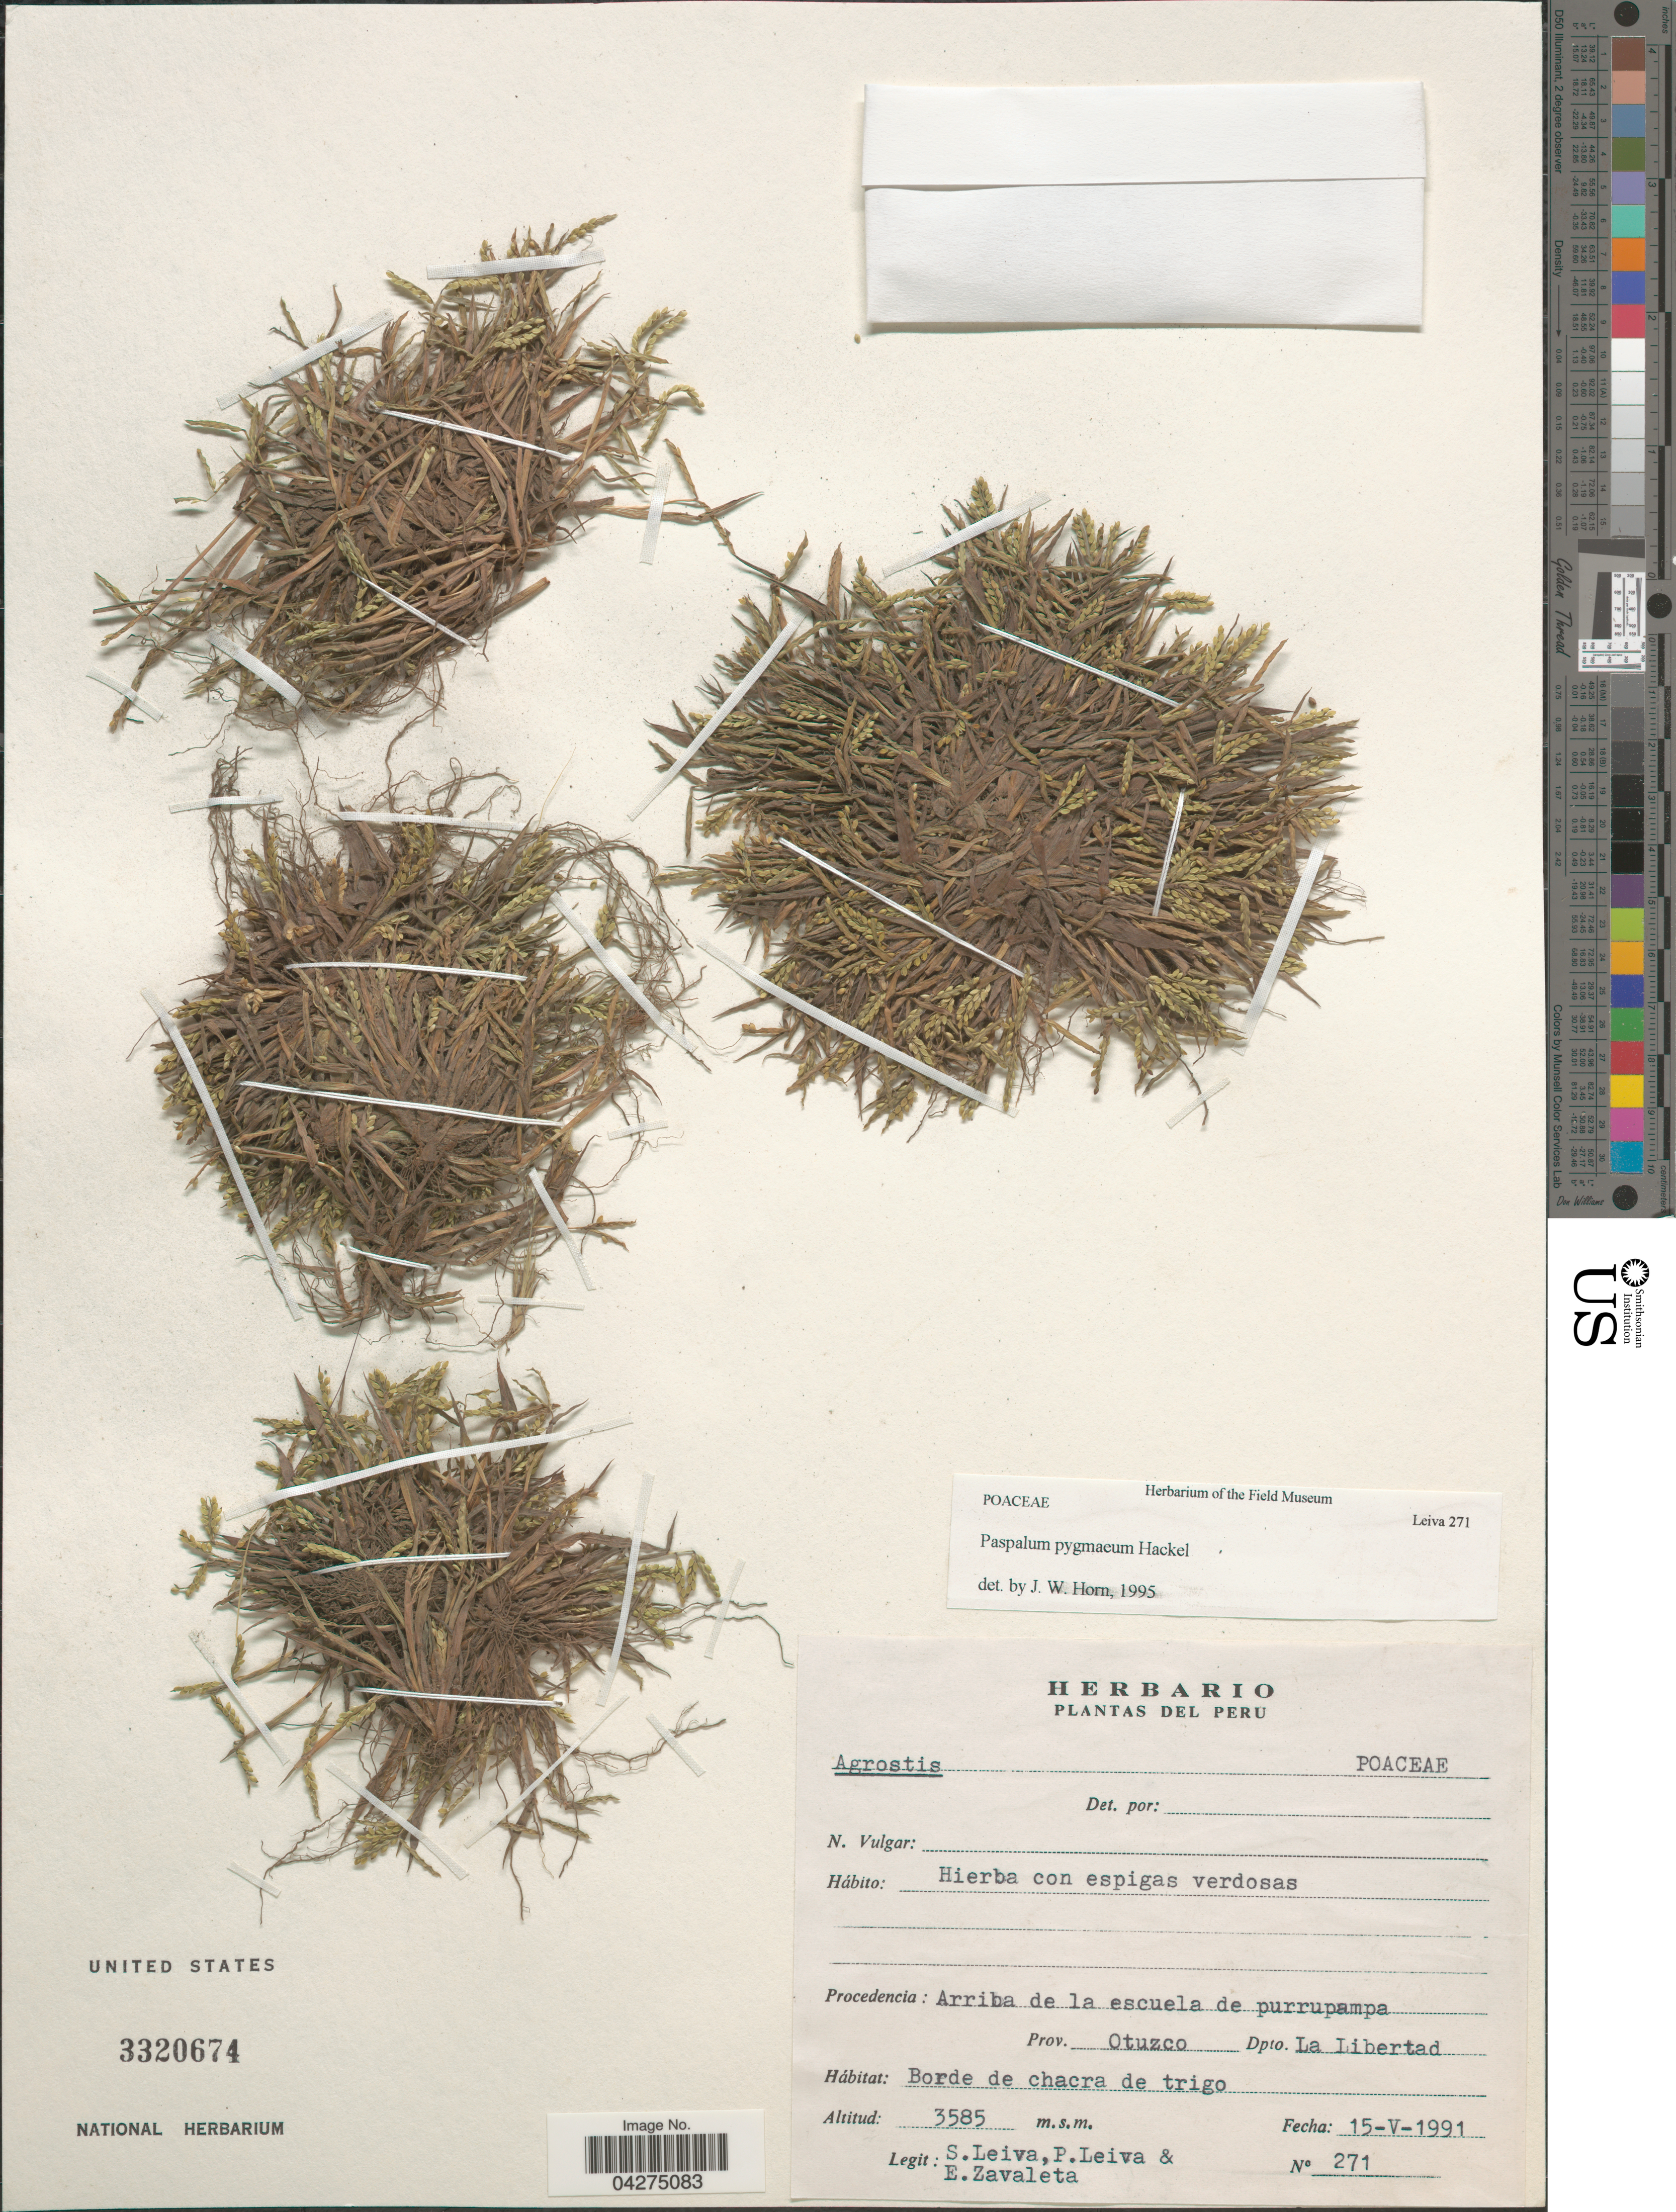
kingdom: Plantae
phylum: Tracheophyta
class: Liliopsida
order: Poales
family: Poaceae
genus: Paspalum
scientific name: Paspalum pygmaeum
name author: Hack.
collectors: S. Leiva, P. Leiva & E. Zavaleta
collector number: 271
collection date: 1991-05-15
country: Peru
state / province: La Libertad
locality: Arriba de la escuela de purrupampa. Prov. Otuzco Dpto. La Libertad. Borde de chacra de trigo.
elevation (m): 3585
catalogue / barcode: US 3320674